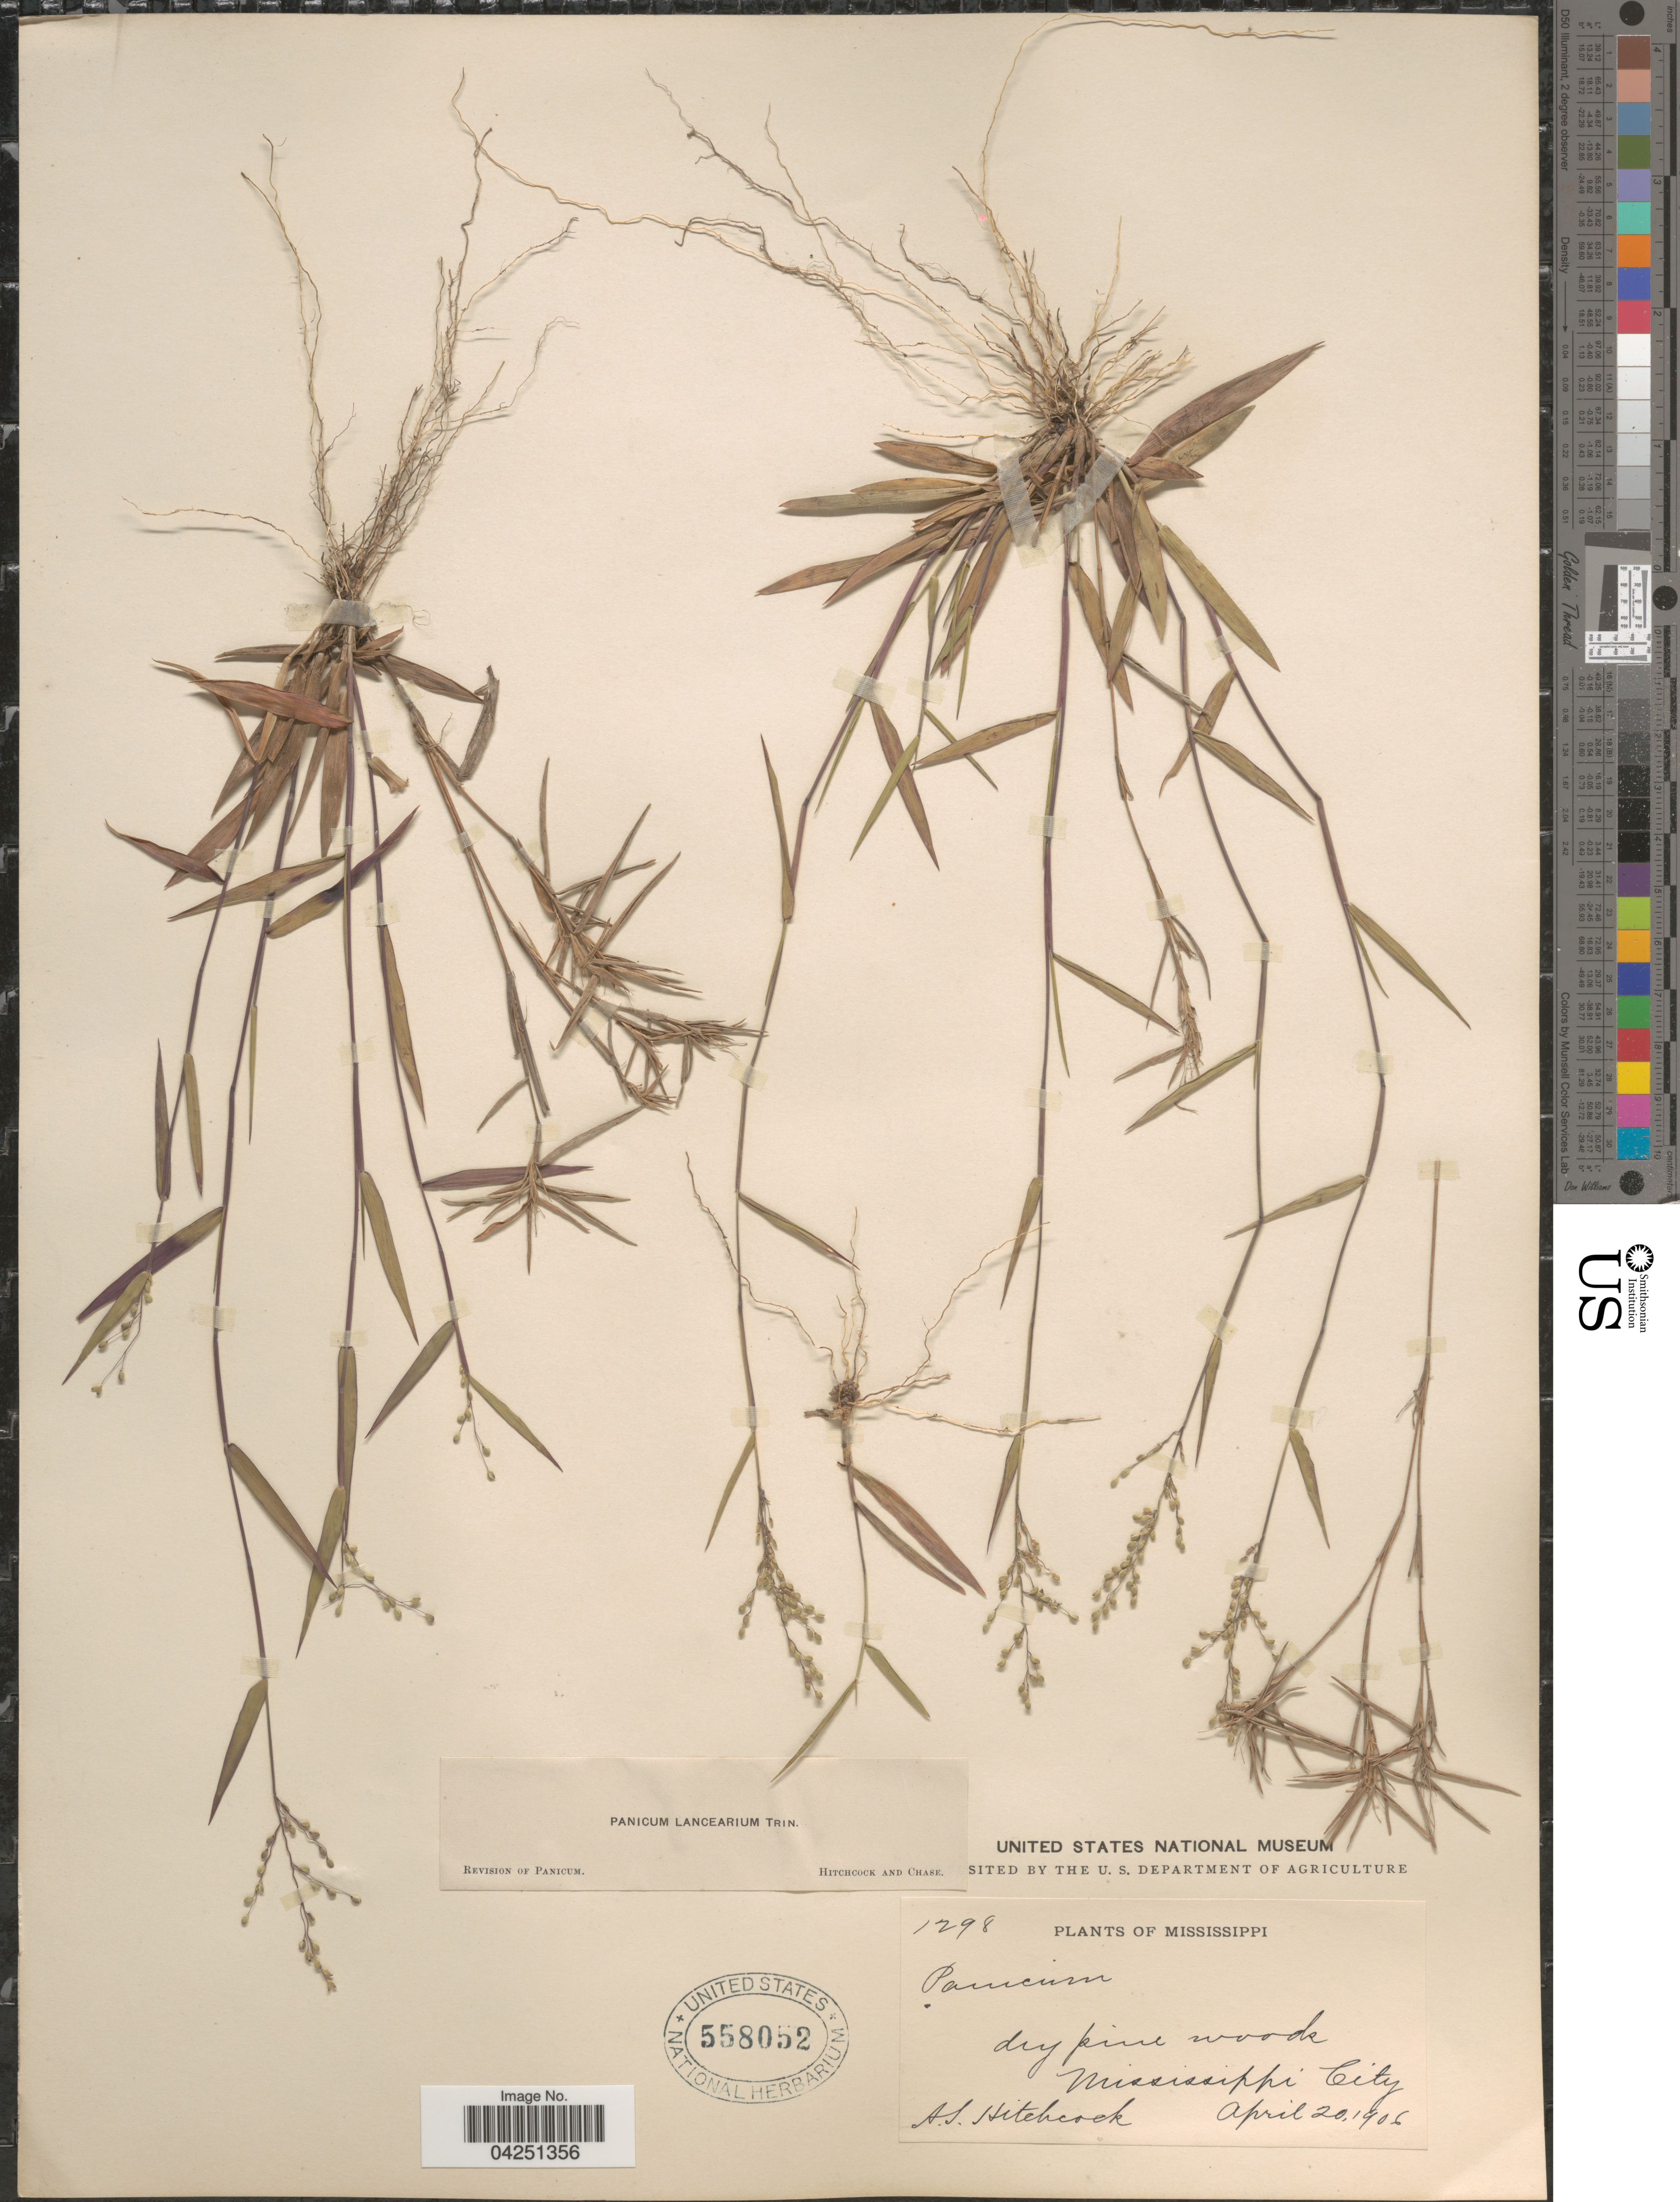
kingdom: Plantae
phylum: Tracheophyta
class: Liliopsida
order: Poales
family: Poaceae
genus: Dichanthelium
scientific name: Dichanthelium acuminatum var. acuminatum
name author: (Sw.) Gould & C.A. Clark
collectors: A. S. Hitchcock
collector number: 1298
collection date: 1906-04-20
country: United States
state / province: Mississippi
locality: Dry pine woods. Mississippi City.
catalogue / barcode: US 558052